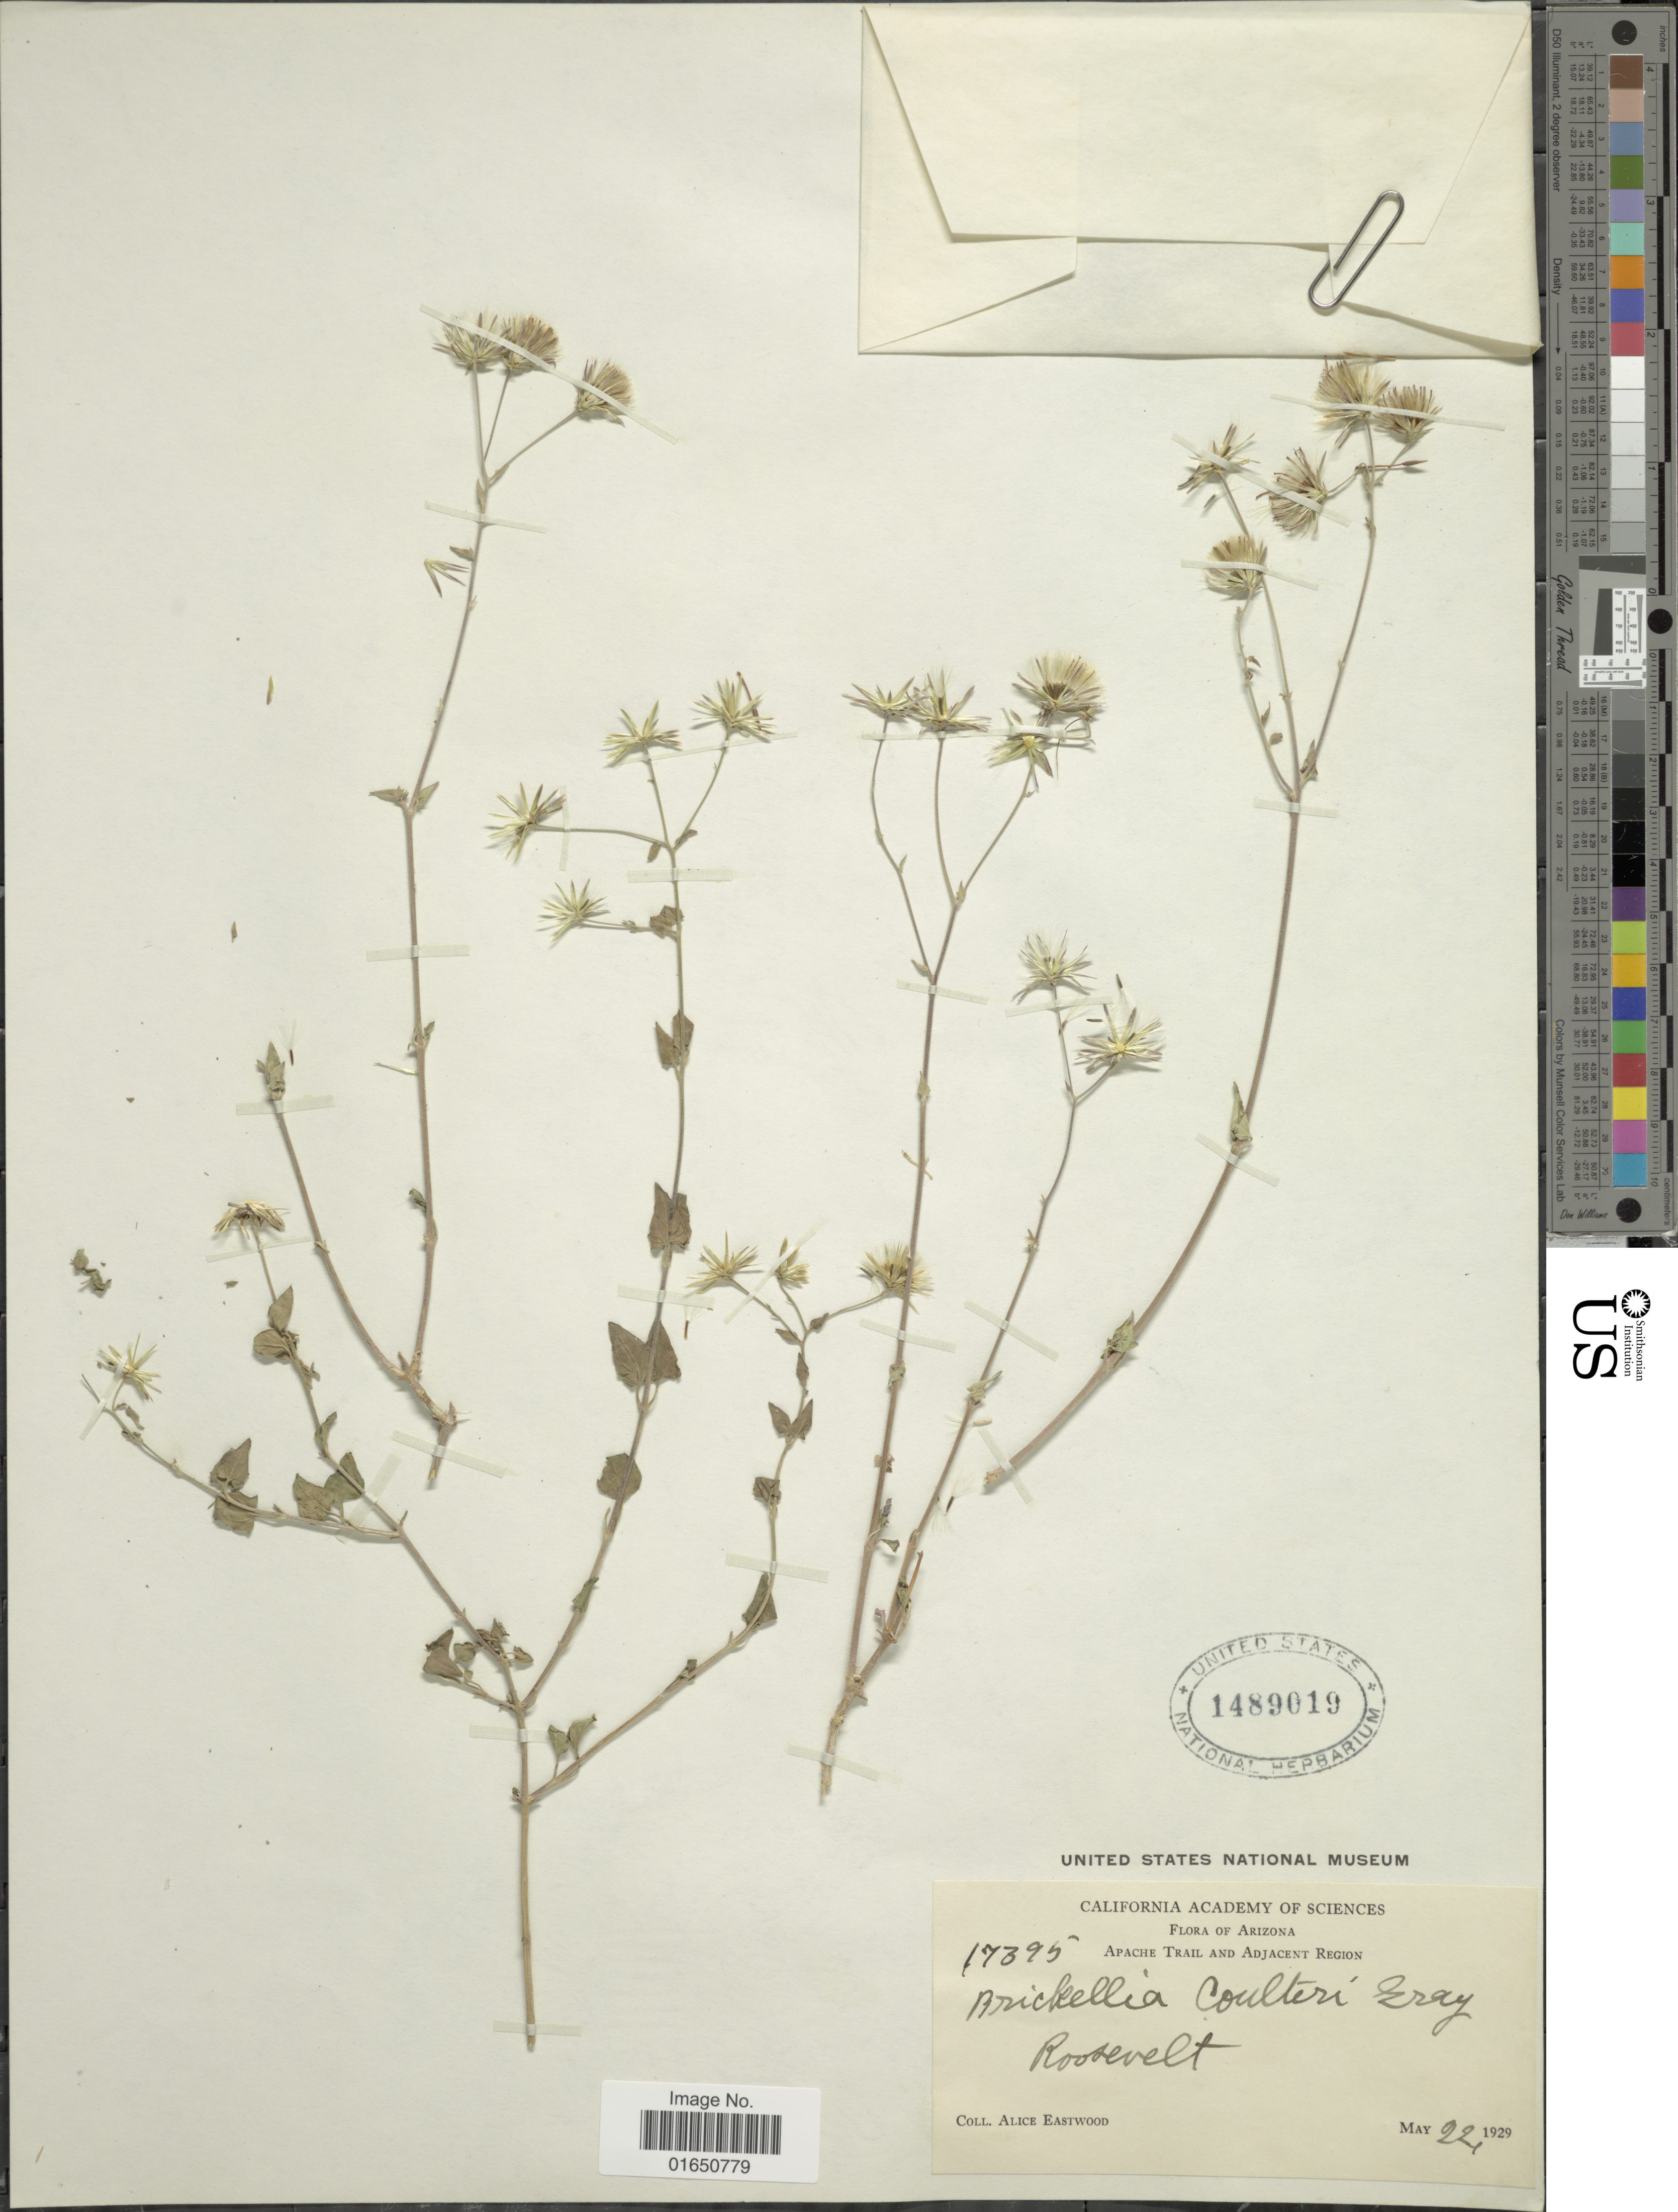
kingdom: Plantae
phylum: Tracheophyta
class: Magnoliopsida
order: Asterales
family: Asteraceae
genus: Brickellia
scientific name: Brickellia coulteri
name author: A. Gray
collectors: A. Eastwood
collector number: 17395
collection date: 1929-05-22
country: United States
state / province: Arizona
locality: Apache Trail and Adjacent Region. Roosevelt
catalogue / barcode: US 1489019